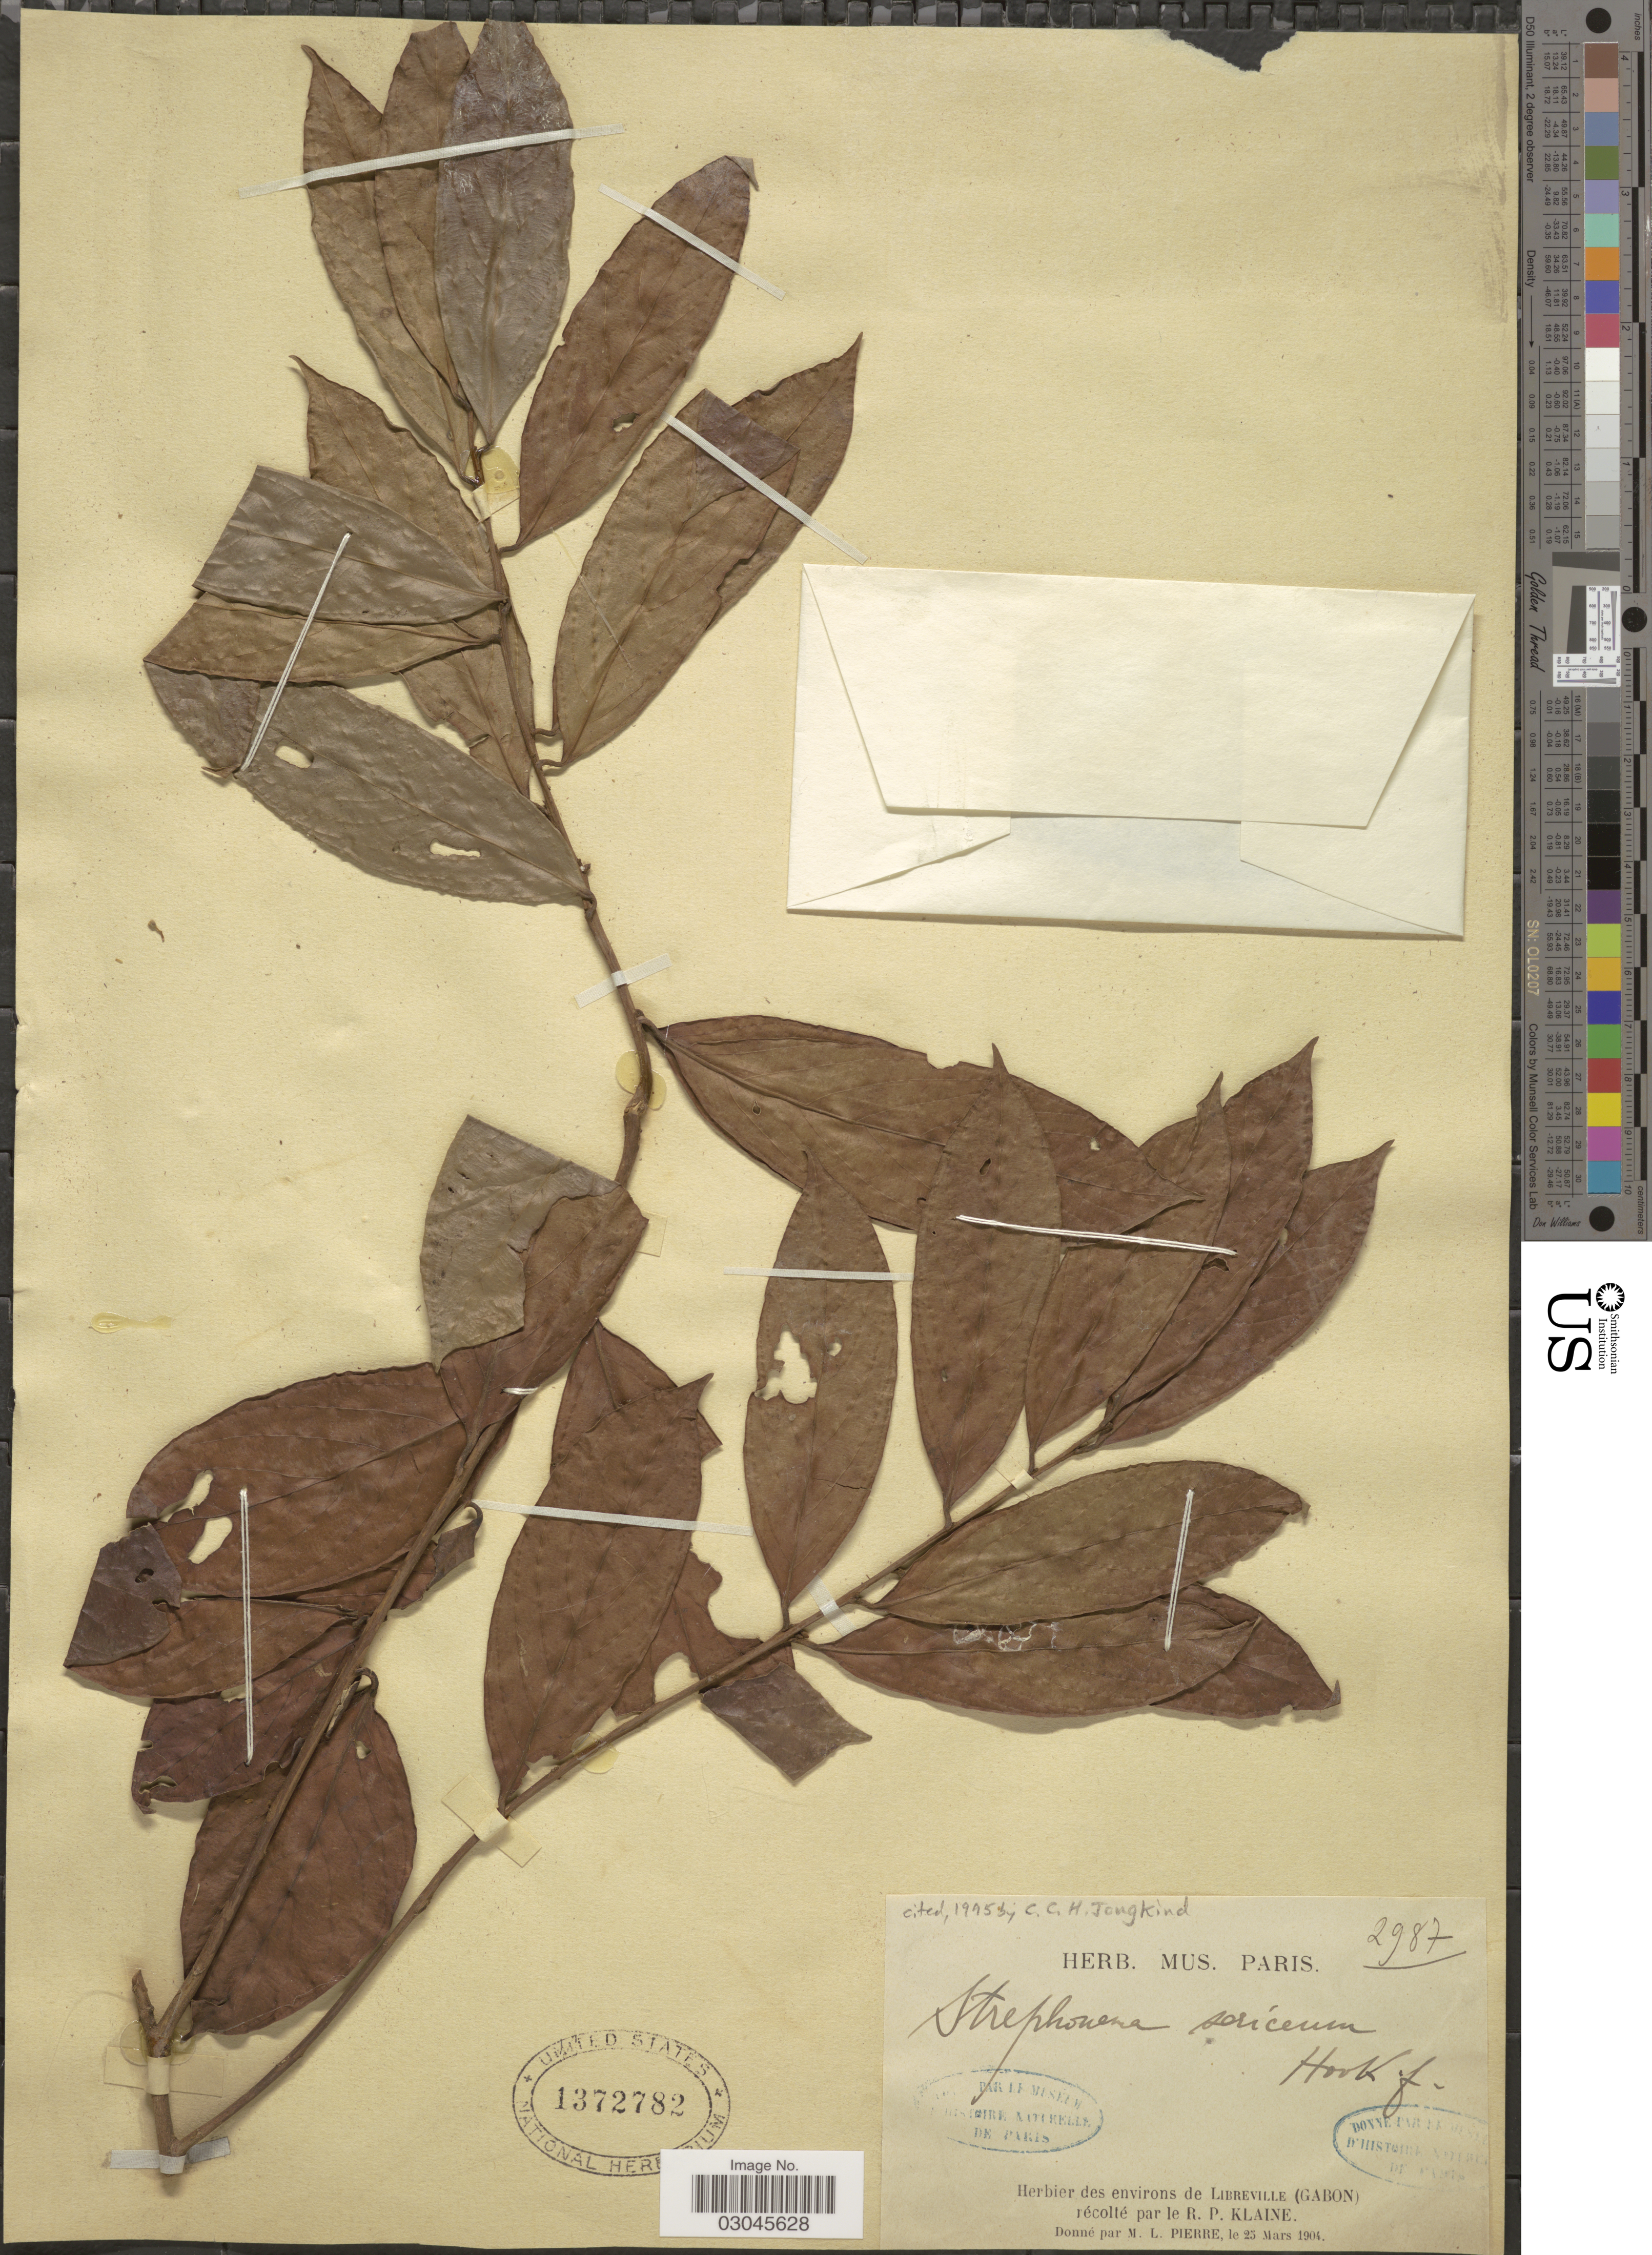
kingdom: Plantae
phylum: Tracheophyta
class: Magnoliopsida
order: Myrtales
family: Combretaceae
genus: Strephonema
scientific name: Strephonema sericeum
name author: Hook. f.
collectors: R. Klaine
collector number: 2987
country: Gabon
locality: Environs de Libreville.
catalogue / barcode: US 1372782